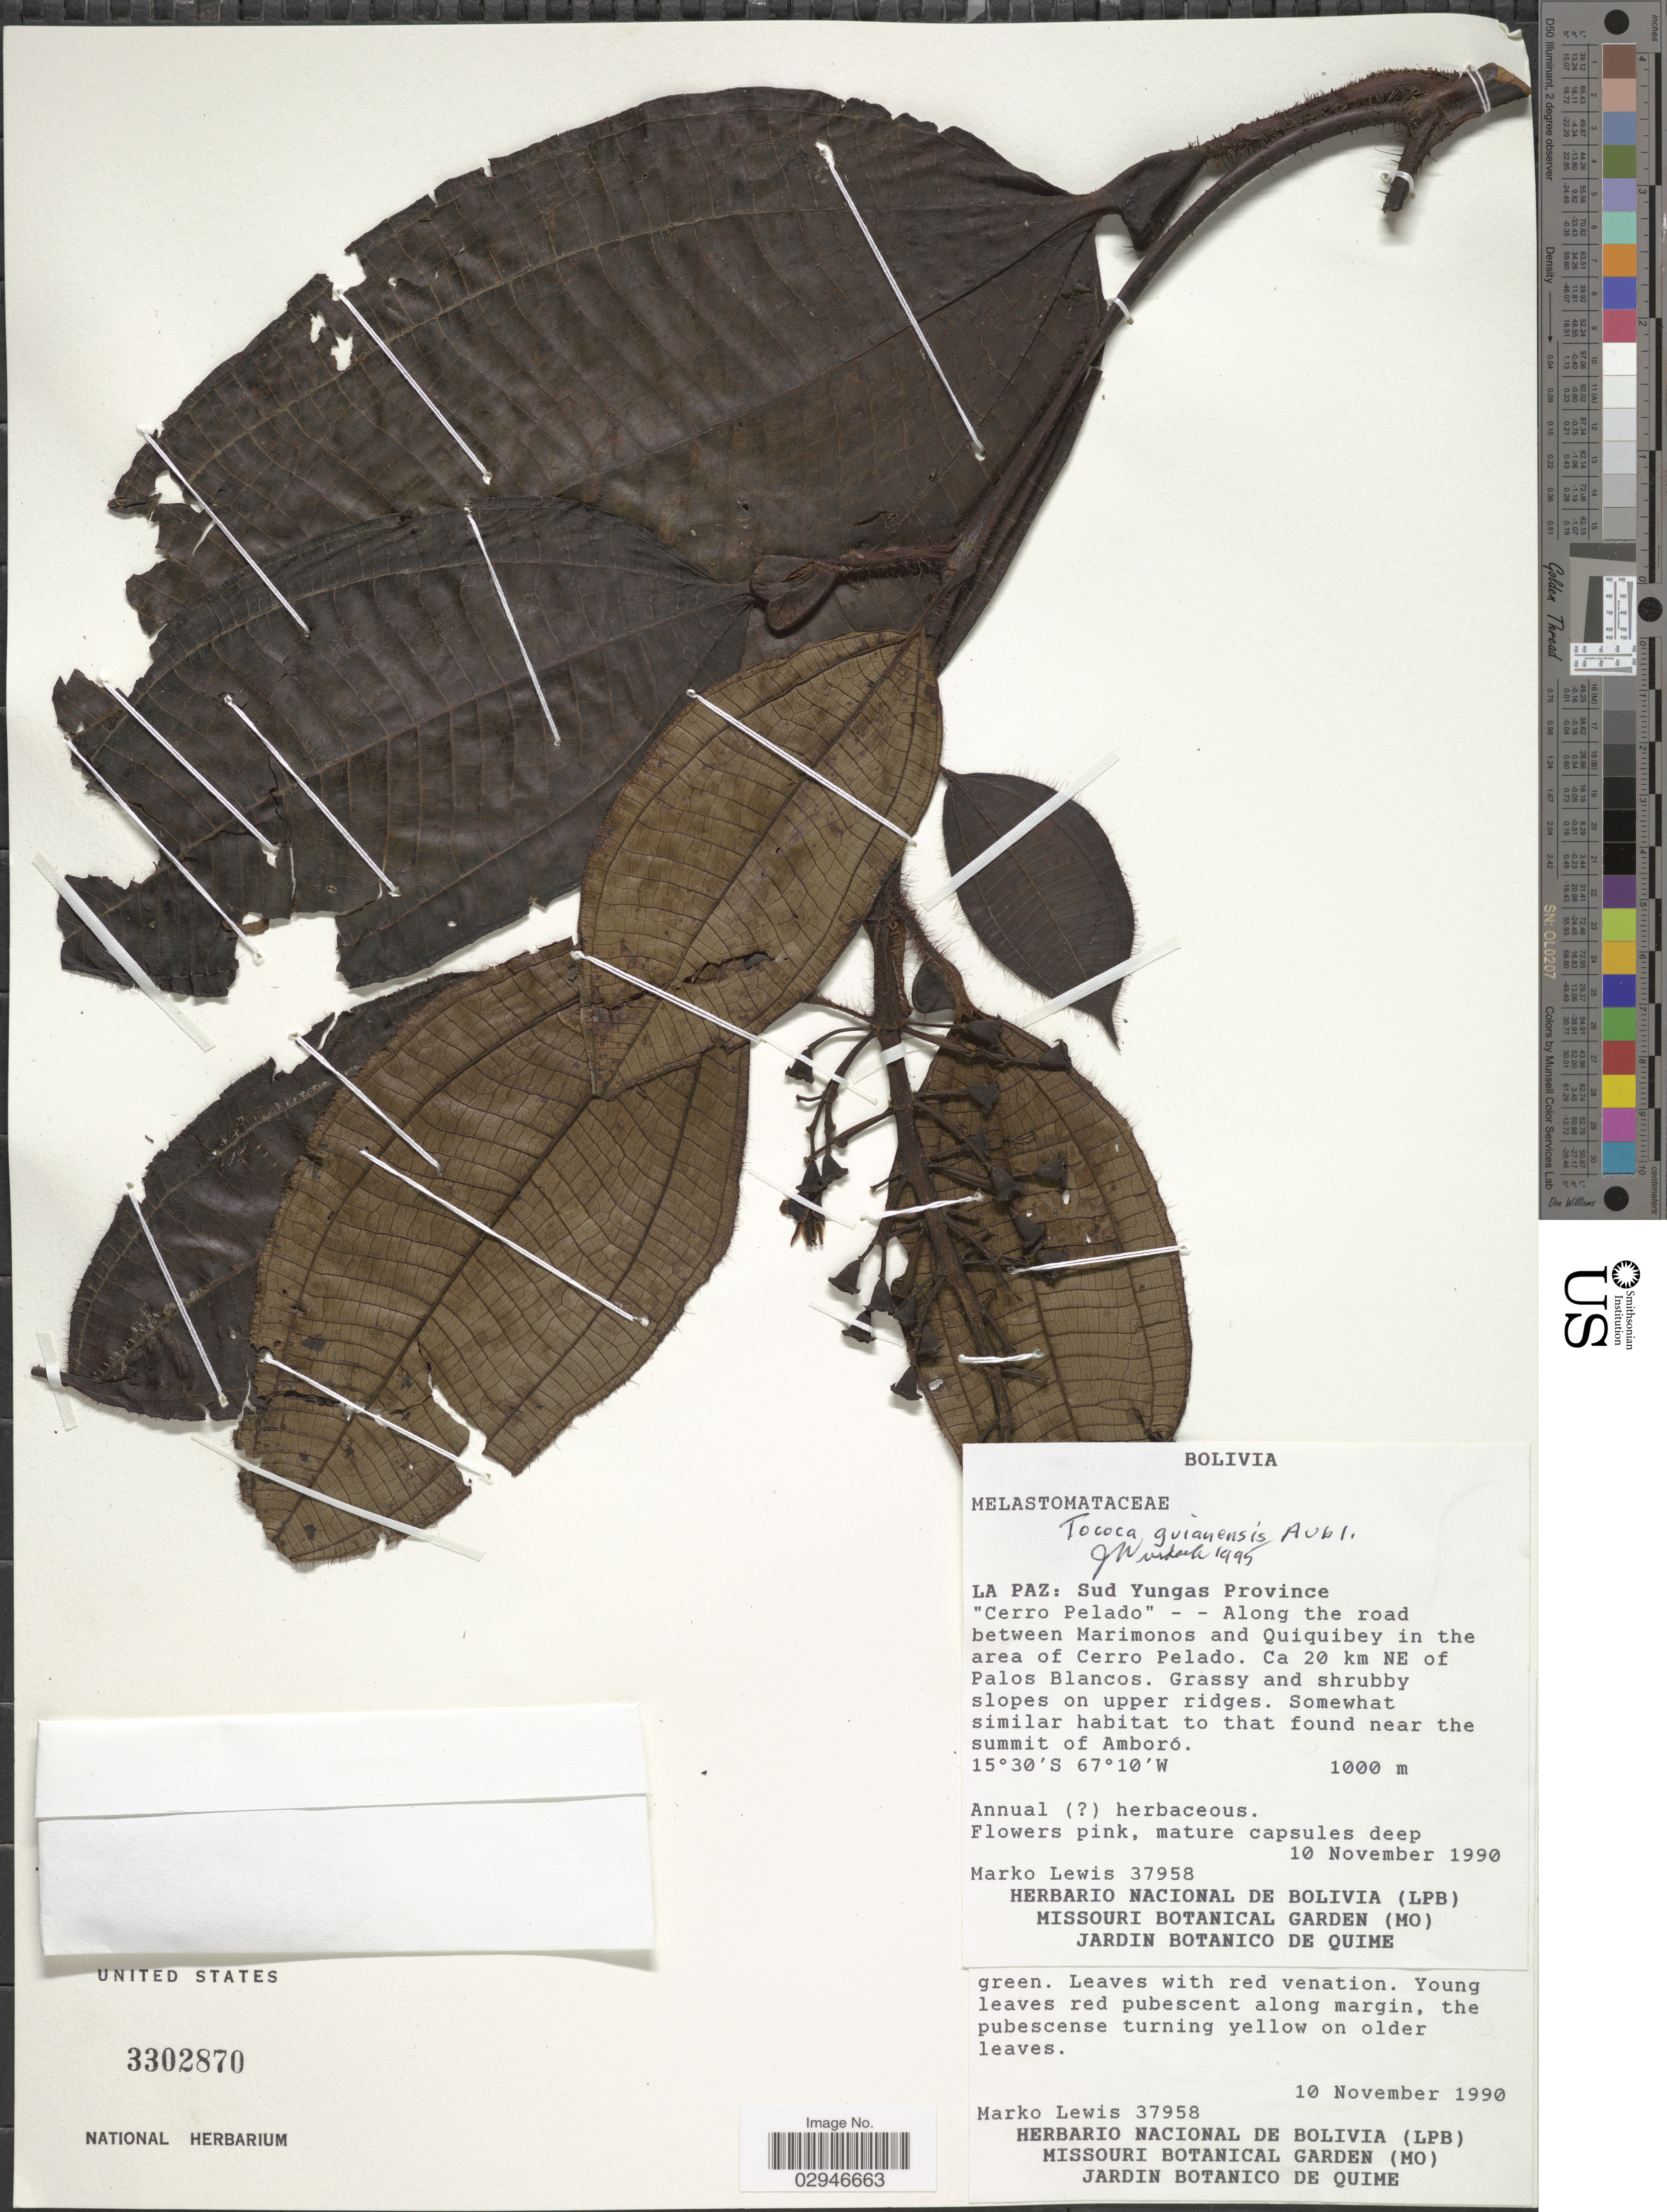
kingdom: Plantae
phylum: Tracheophyta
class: Magnoliopsida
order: Myrtales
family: Melastomataceae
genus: Tococa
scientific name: Tococa guianensis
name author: Aubl.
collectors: M. A. Lewis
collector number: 37958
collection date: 1990-11-10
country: Bolivia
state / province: La Paz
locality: Sud Yungas Province, Cerro Pelado, Along the road between Marimonos and Quiquibey in the area of Cerro Pelado, Ca 20 km NE of Palos Blancos.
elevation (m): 1000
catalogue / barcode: US 3302870